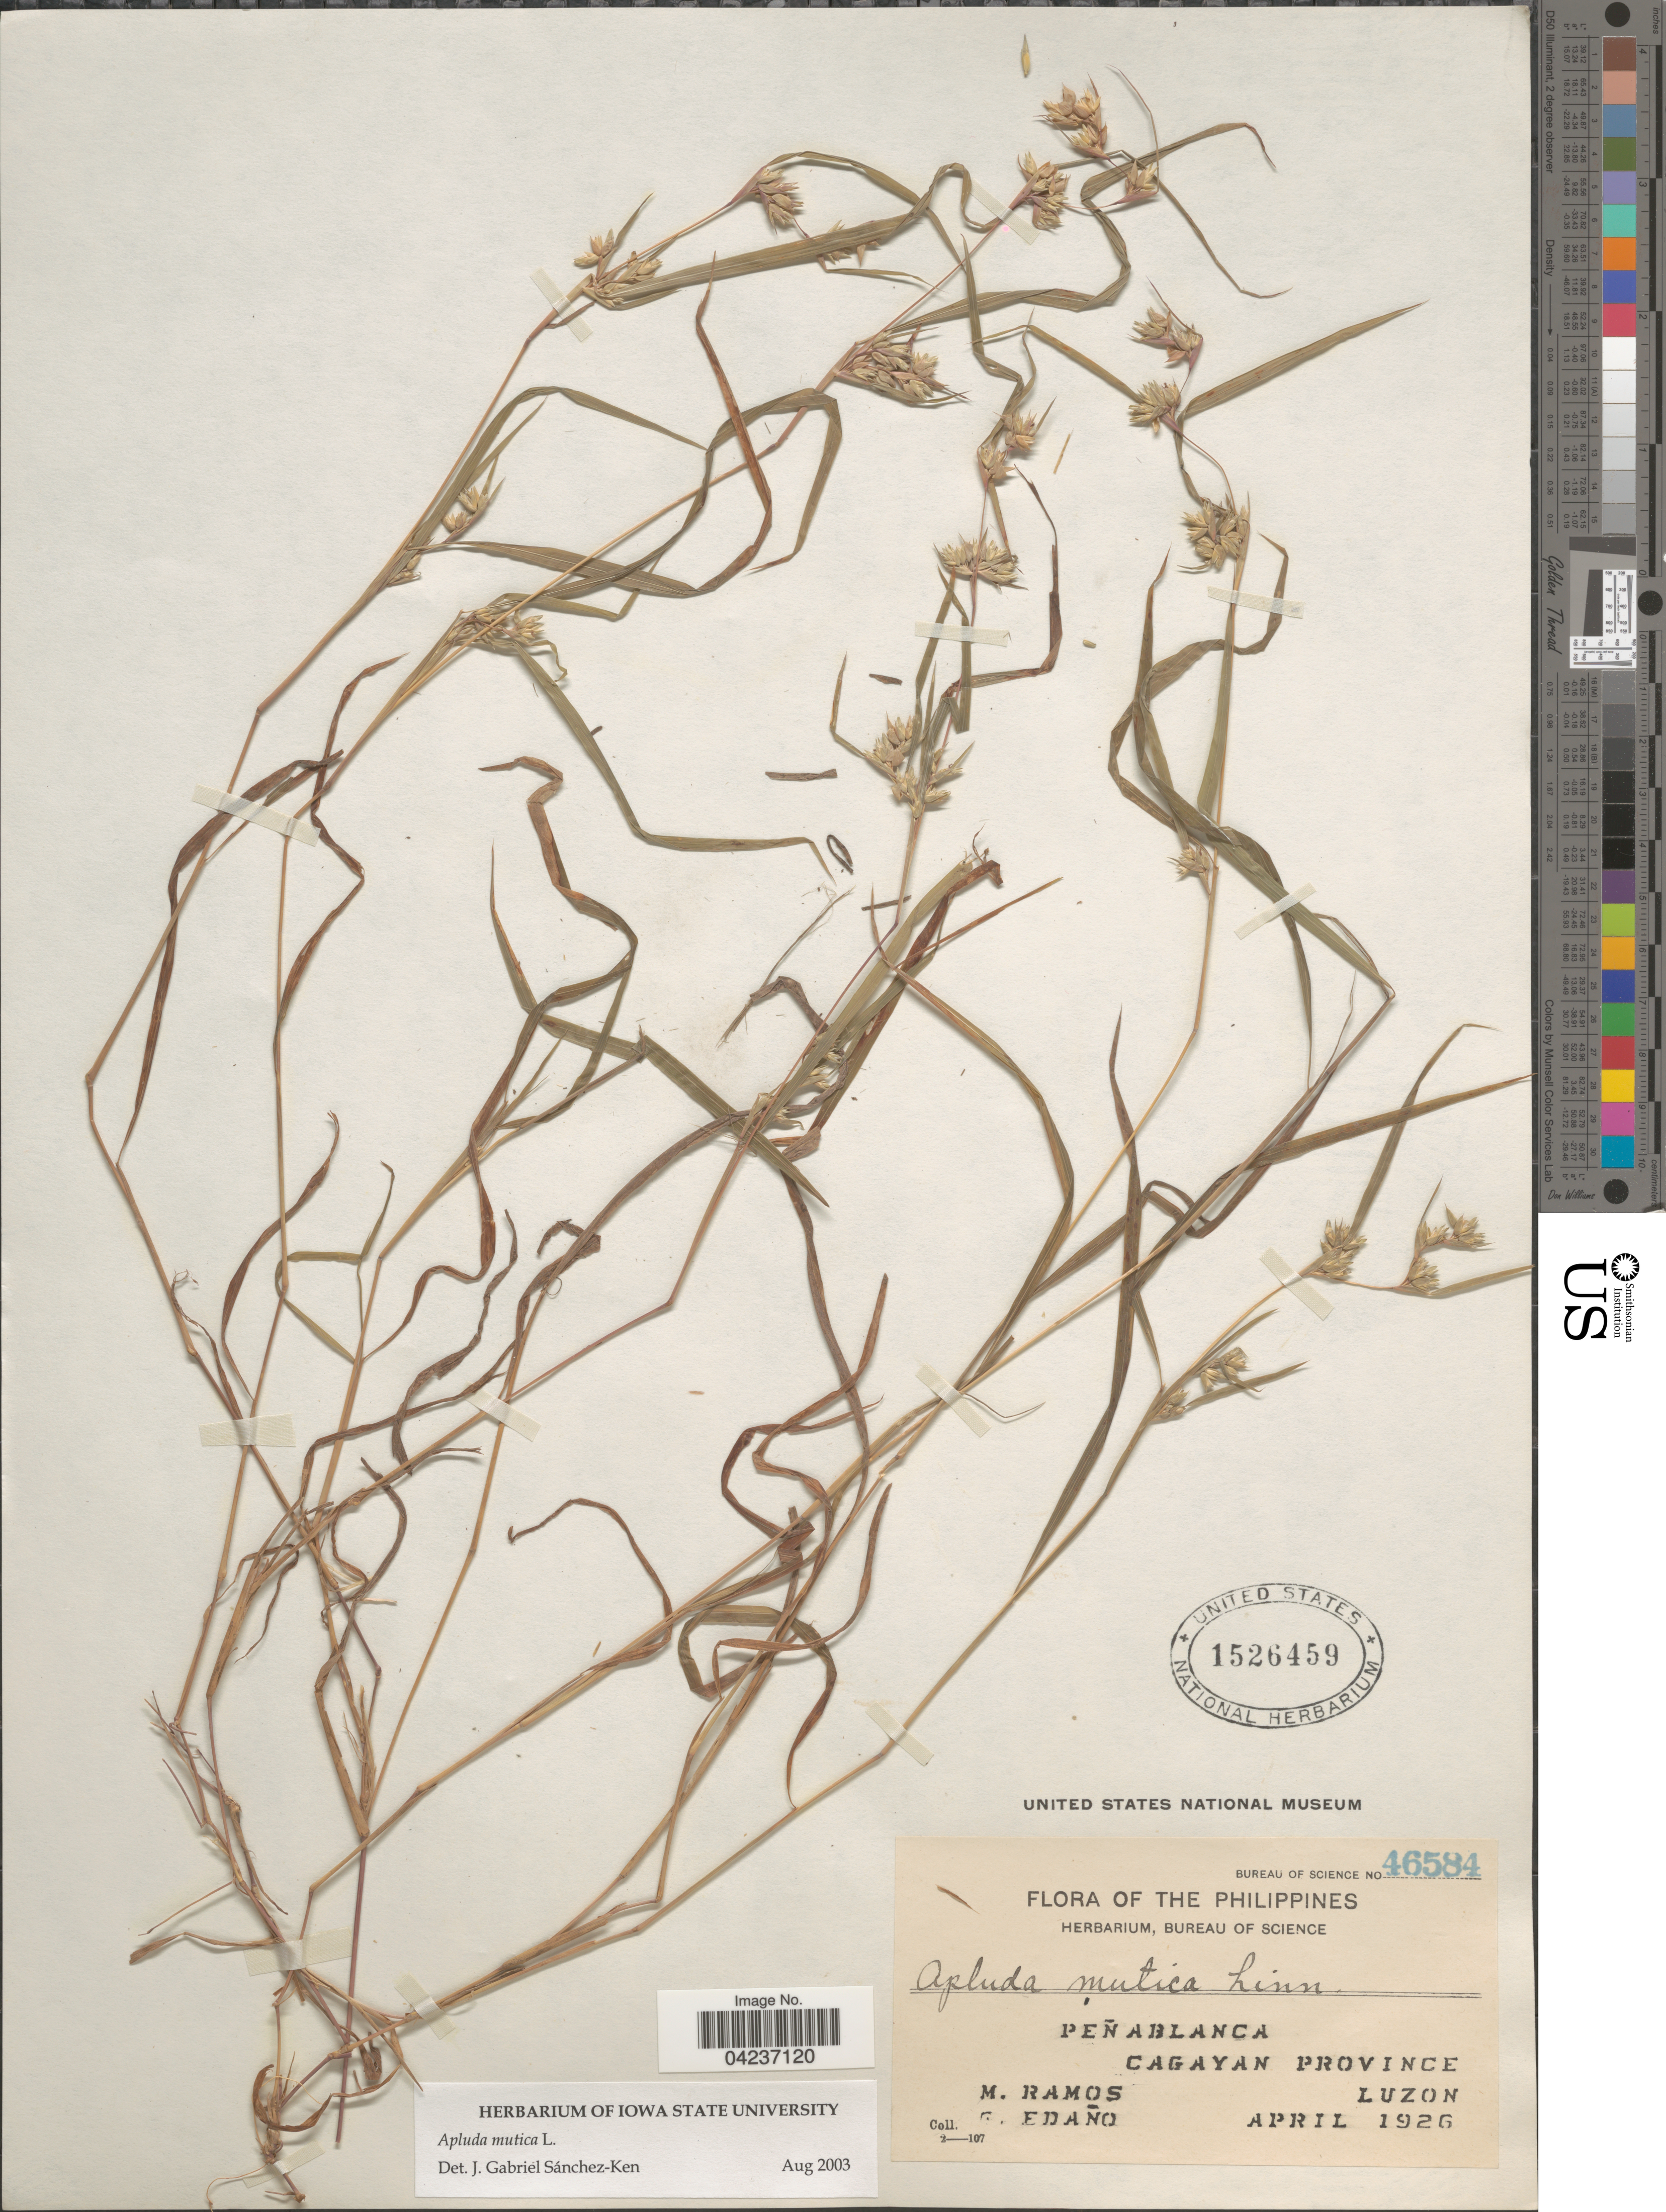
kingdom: Plantae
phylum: Tracheophyta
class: Liliopsida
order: Poales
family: Poaceae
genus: Apluda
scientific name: Apluda mutica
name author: L.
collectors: M. Ramos & G. Edaño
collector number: Bureau of Science 46584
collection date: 1926-04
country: Philippines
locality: Peñablanca. Cagayan Province, Luzon.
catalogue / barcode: US 1526459